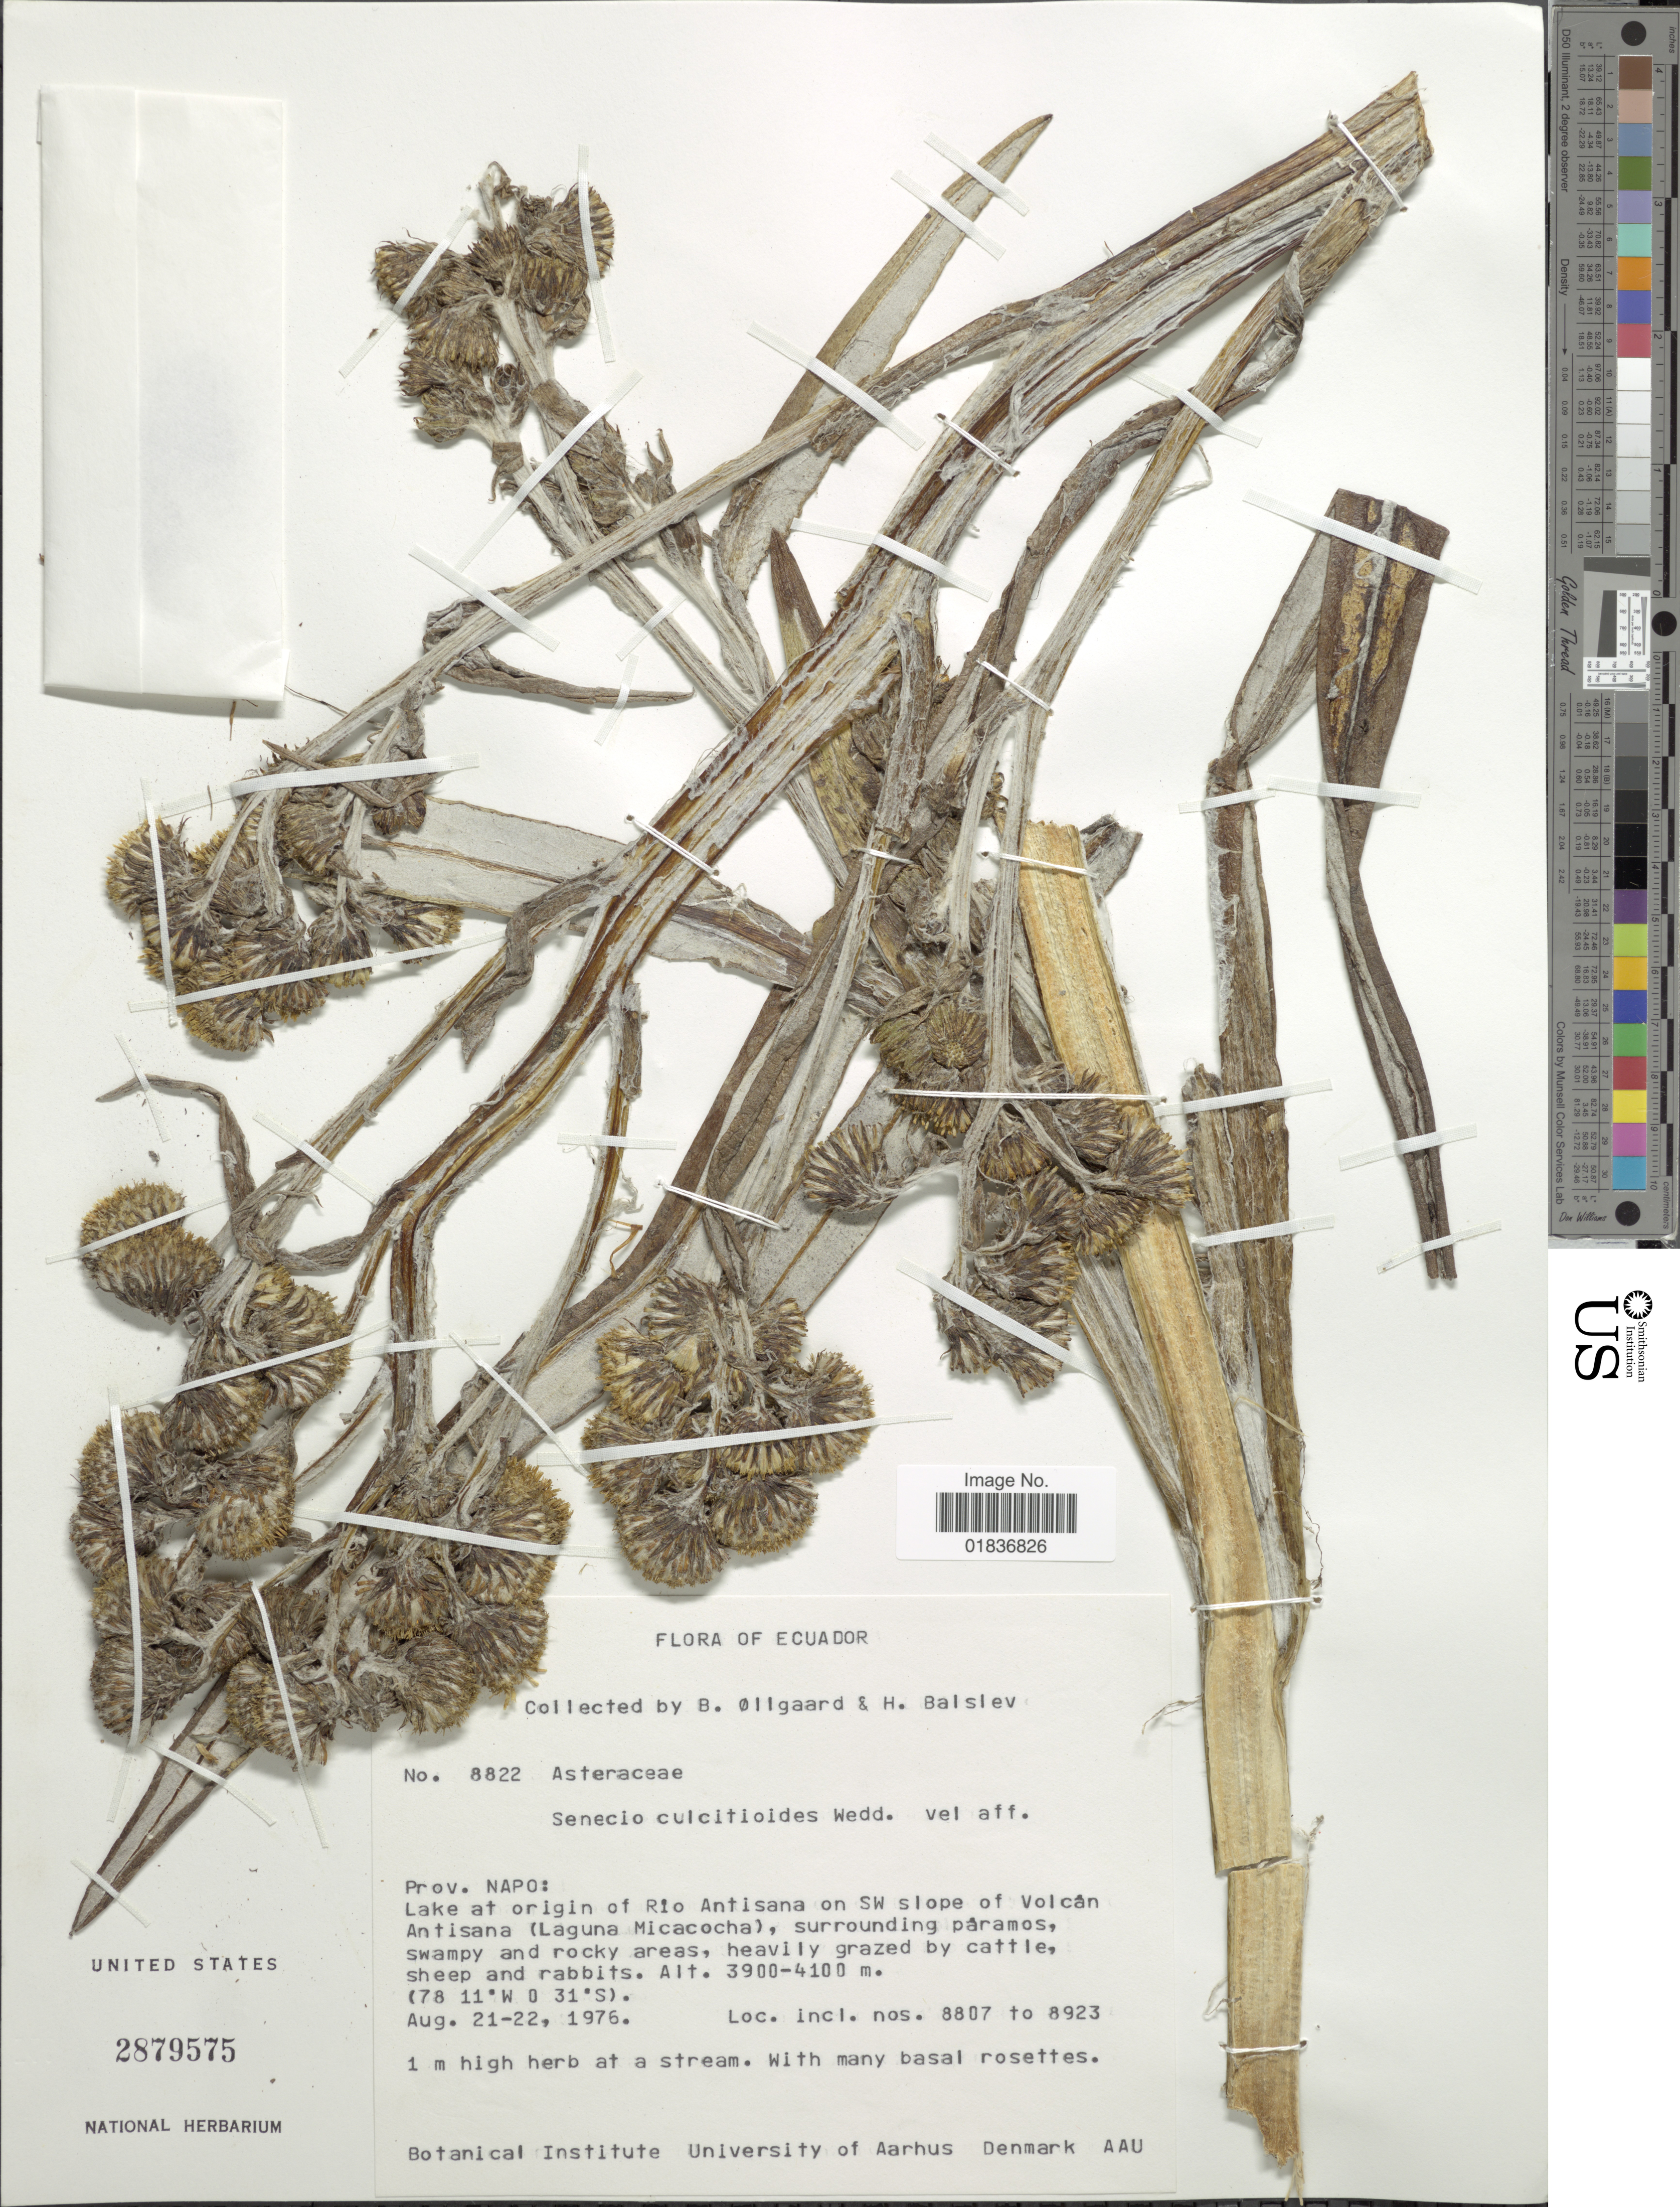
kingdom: Plantae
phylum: Tracheophyta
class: Magnoliopsida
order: Asterales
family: Asteraceae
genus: Senecio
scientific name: Senecio culcitioides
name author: Sch. Bip.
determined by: Salomon, Luciana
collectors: B. Øllgaard & H. Balslev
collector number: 8822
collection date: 1976-08-21/1976-08-22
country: Ecuador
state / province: Napo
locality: Prov. Napo: Lake at origin of Rio Antisana on SW slope of Volcan Antisana (Laguna Micacocha)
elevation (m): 3900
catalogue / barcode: US 2879575